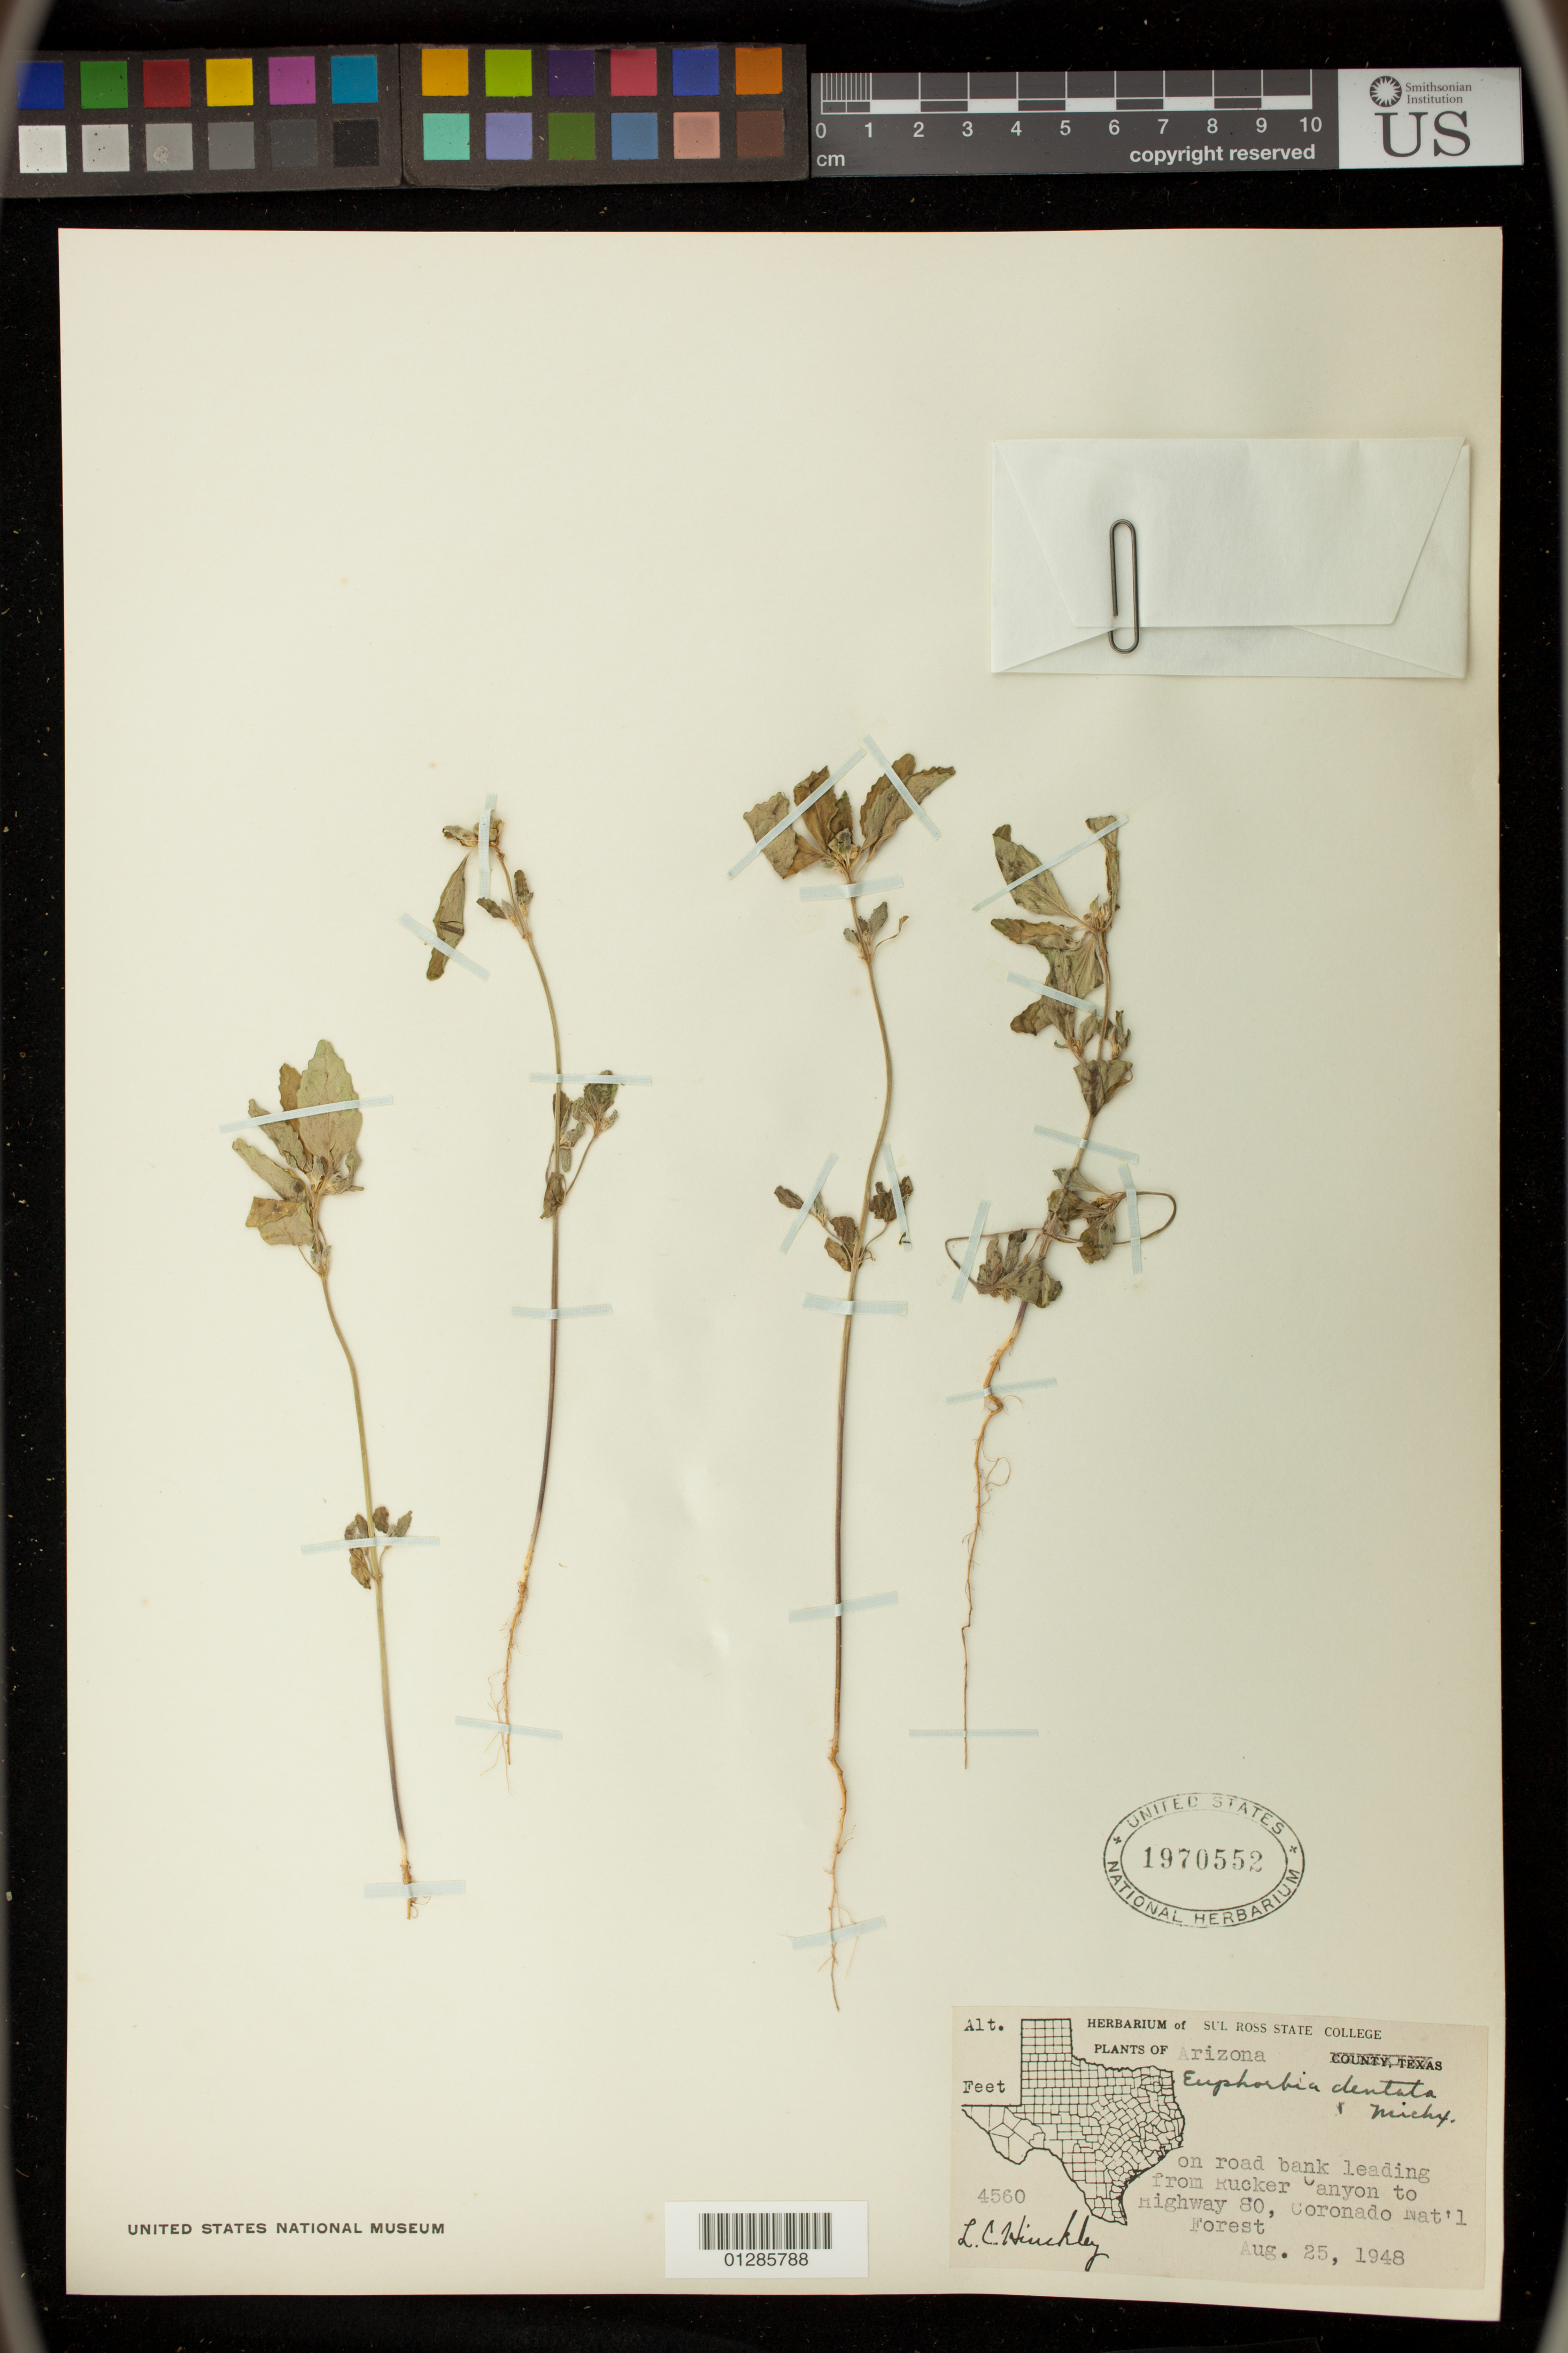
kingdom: Plantae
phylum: Tracheophyta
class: Magnoliopsida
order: Malpighiales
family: Euphorbiaceae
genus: Euphorbia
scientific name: Euphorbia dentata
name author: Michx.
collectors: L. Hinckley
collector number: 4560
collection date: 1948-08-25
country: United States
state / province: Arizona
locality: On road bank leading from Rucker Canyon to Highway 80, Coronado Nat'l Forest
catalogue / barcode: US 1970552